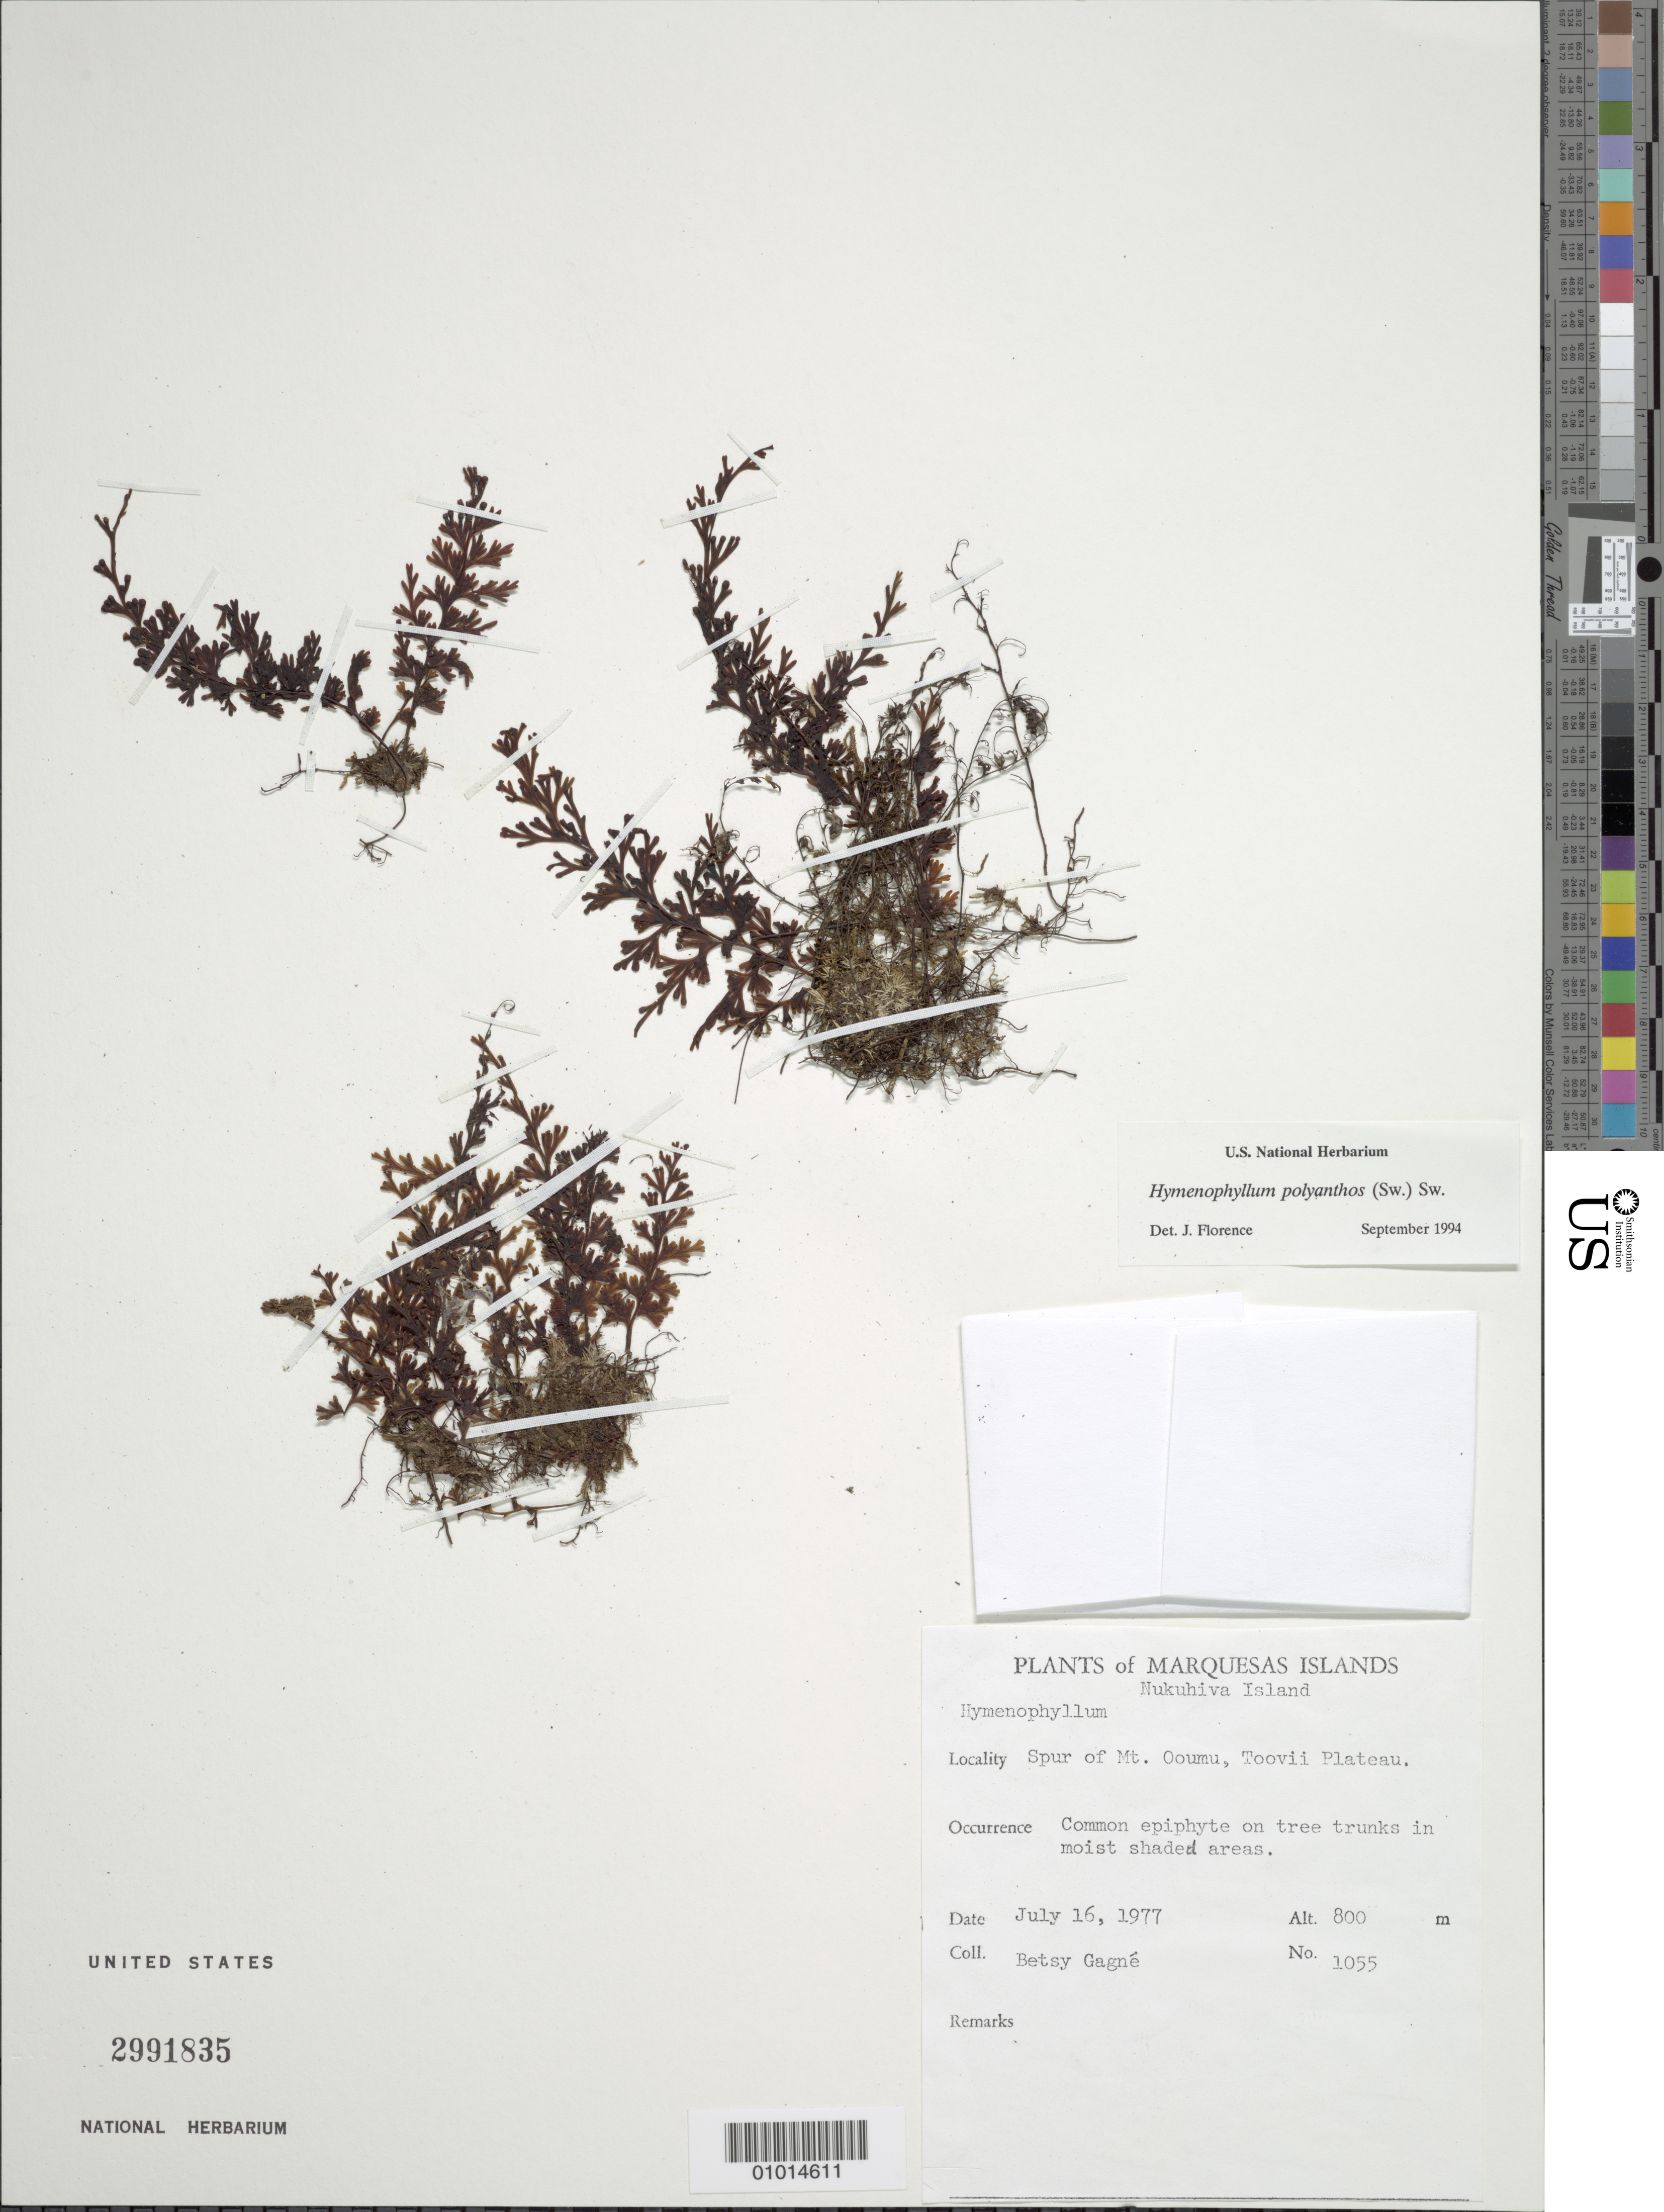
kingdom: Plantae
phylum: Tracheophyta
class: Polypodiopsida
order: Hymenophyllales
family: Hymenophyllaceae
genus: Hymenophyllum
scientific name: Hymenophyllum polyanthos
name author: (Sw.) Sw.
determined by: Florence, J.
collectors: B. H. Gagné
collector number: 1055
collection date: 1977-07-16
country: French Polynesia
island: Nuku Hiva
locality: Spur of Mt. Oomu, Toovi Plateau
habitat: Common epiphyte on tree trunks in moist, shaded areas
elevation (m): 800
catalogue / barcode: US 2991835